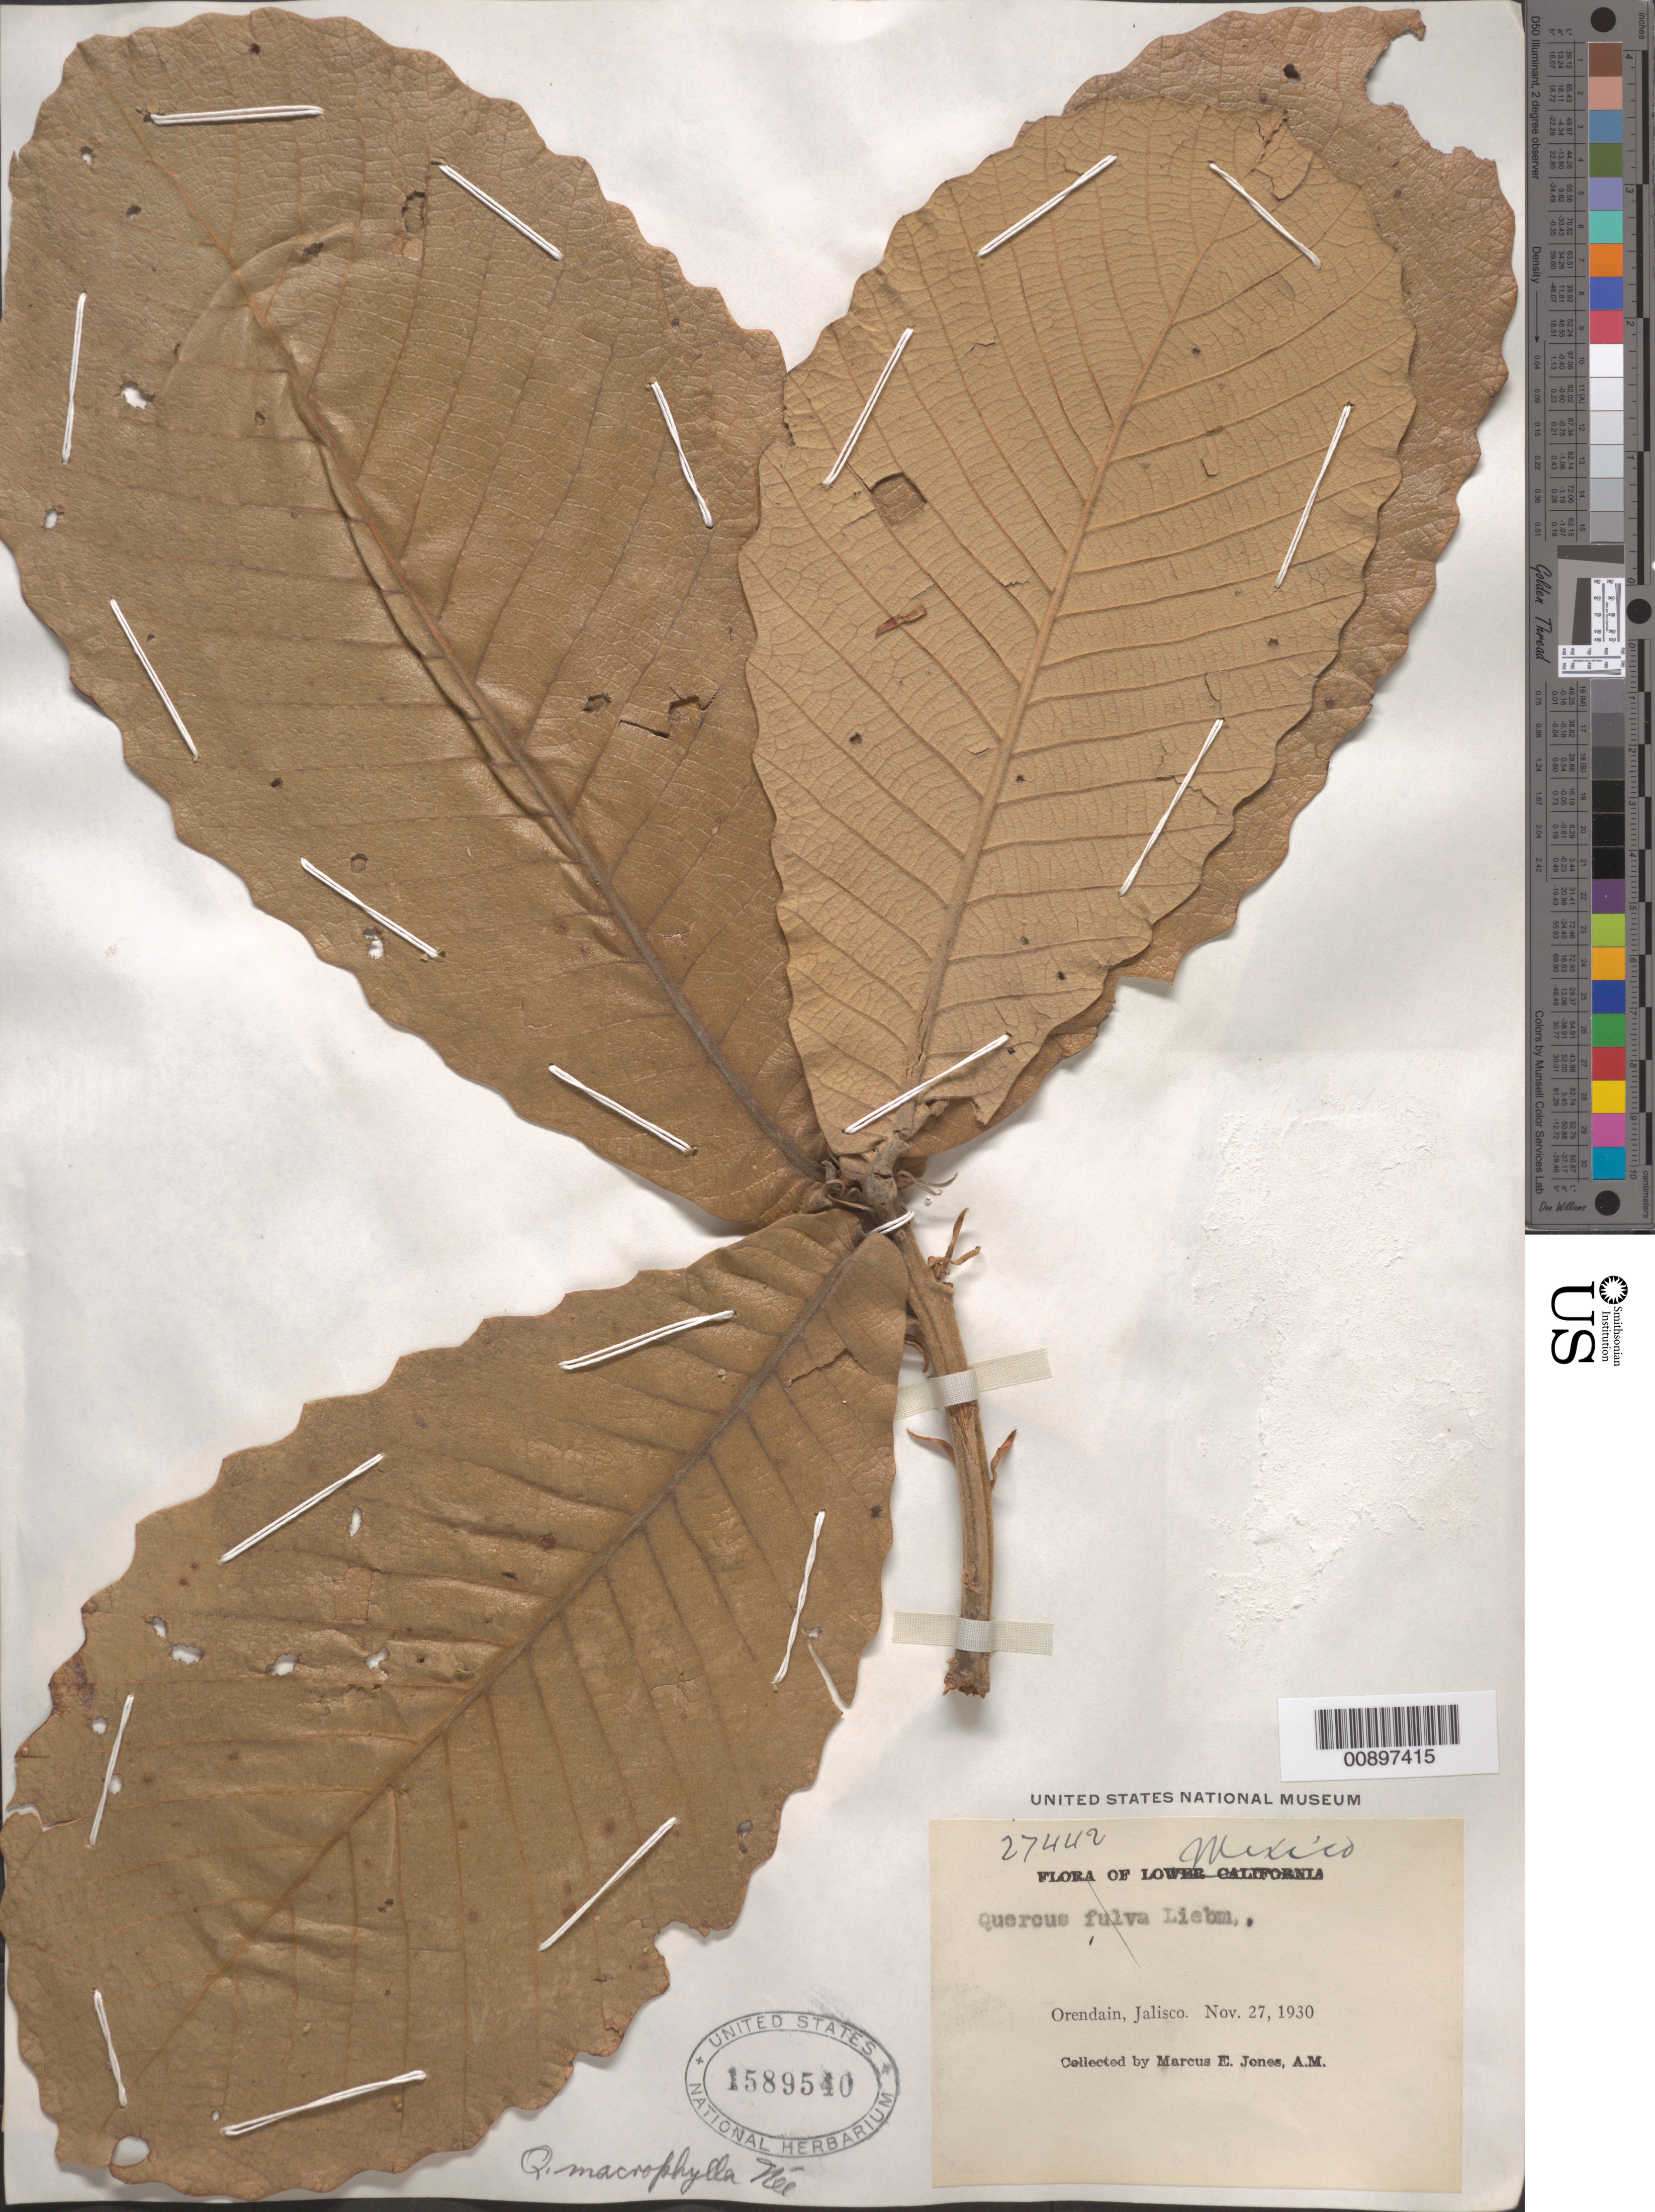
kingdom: Plantae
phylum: Tracheophyta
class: Magnoliopsida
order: Fagales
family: Fagaceae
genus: Quercus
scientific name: Quercus macrophylla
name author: Née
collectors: M. E. Jones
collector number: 27442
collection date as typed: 27 Nov 1930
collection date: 1930-11-27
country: Mexico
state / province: Jalisco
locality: Orendain, Jalisco.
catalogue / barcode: US 1589540